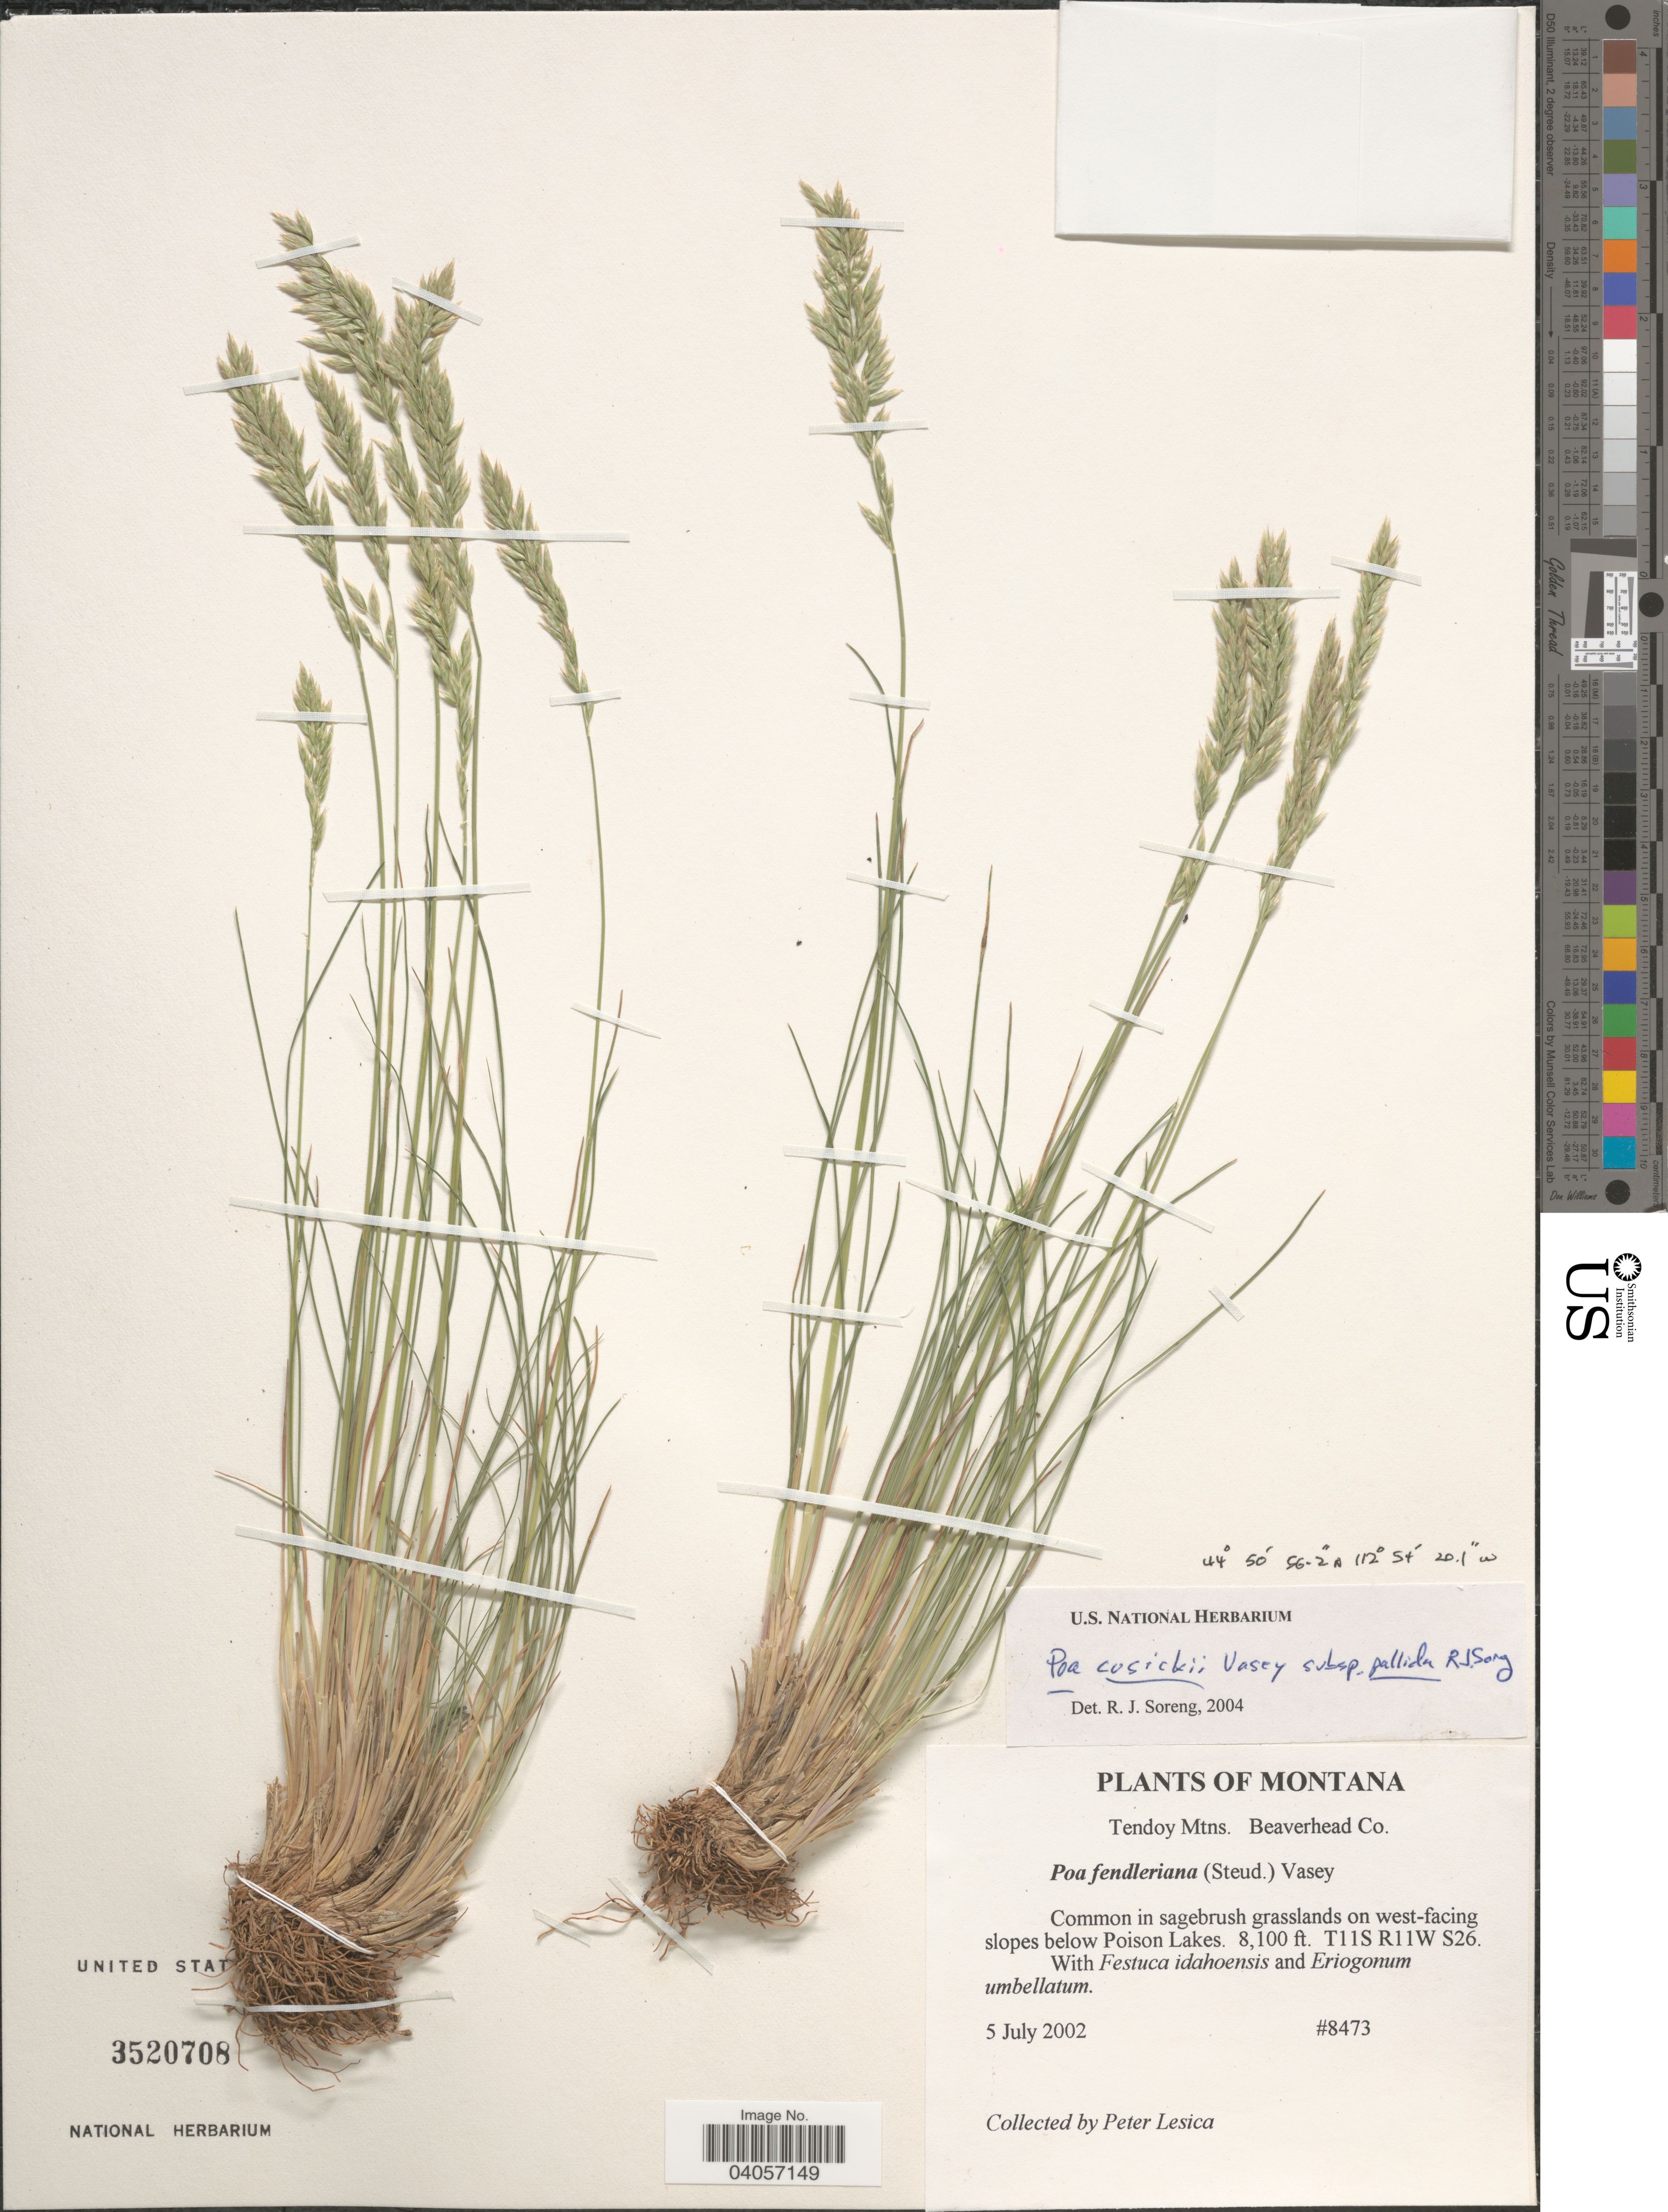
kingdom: Plantae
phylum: Tracheophyta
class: Liliopsida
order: Poales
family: Poaceae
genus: Poa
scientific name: Poa cusickii subsp. pallida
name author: Soreng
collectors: P. Lesica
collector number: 8473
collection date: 2002-07-05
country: United States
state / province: Montana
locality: Tendoy Mtns. Beaverhead Co. On west-facing slopes below Poison Lakes. T11S R11W S26.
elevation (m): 2469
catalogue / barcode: US 3520708